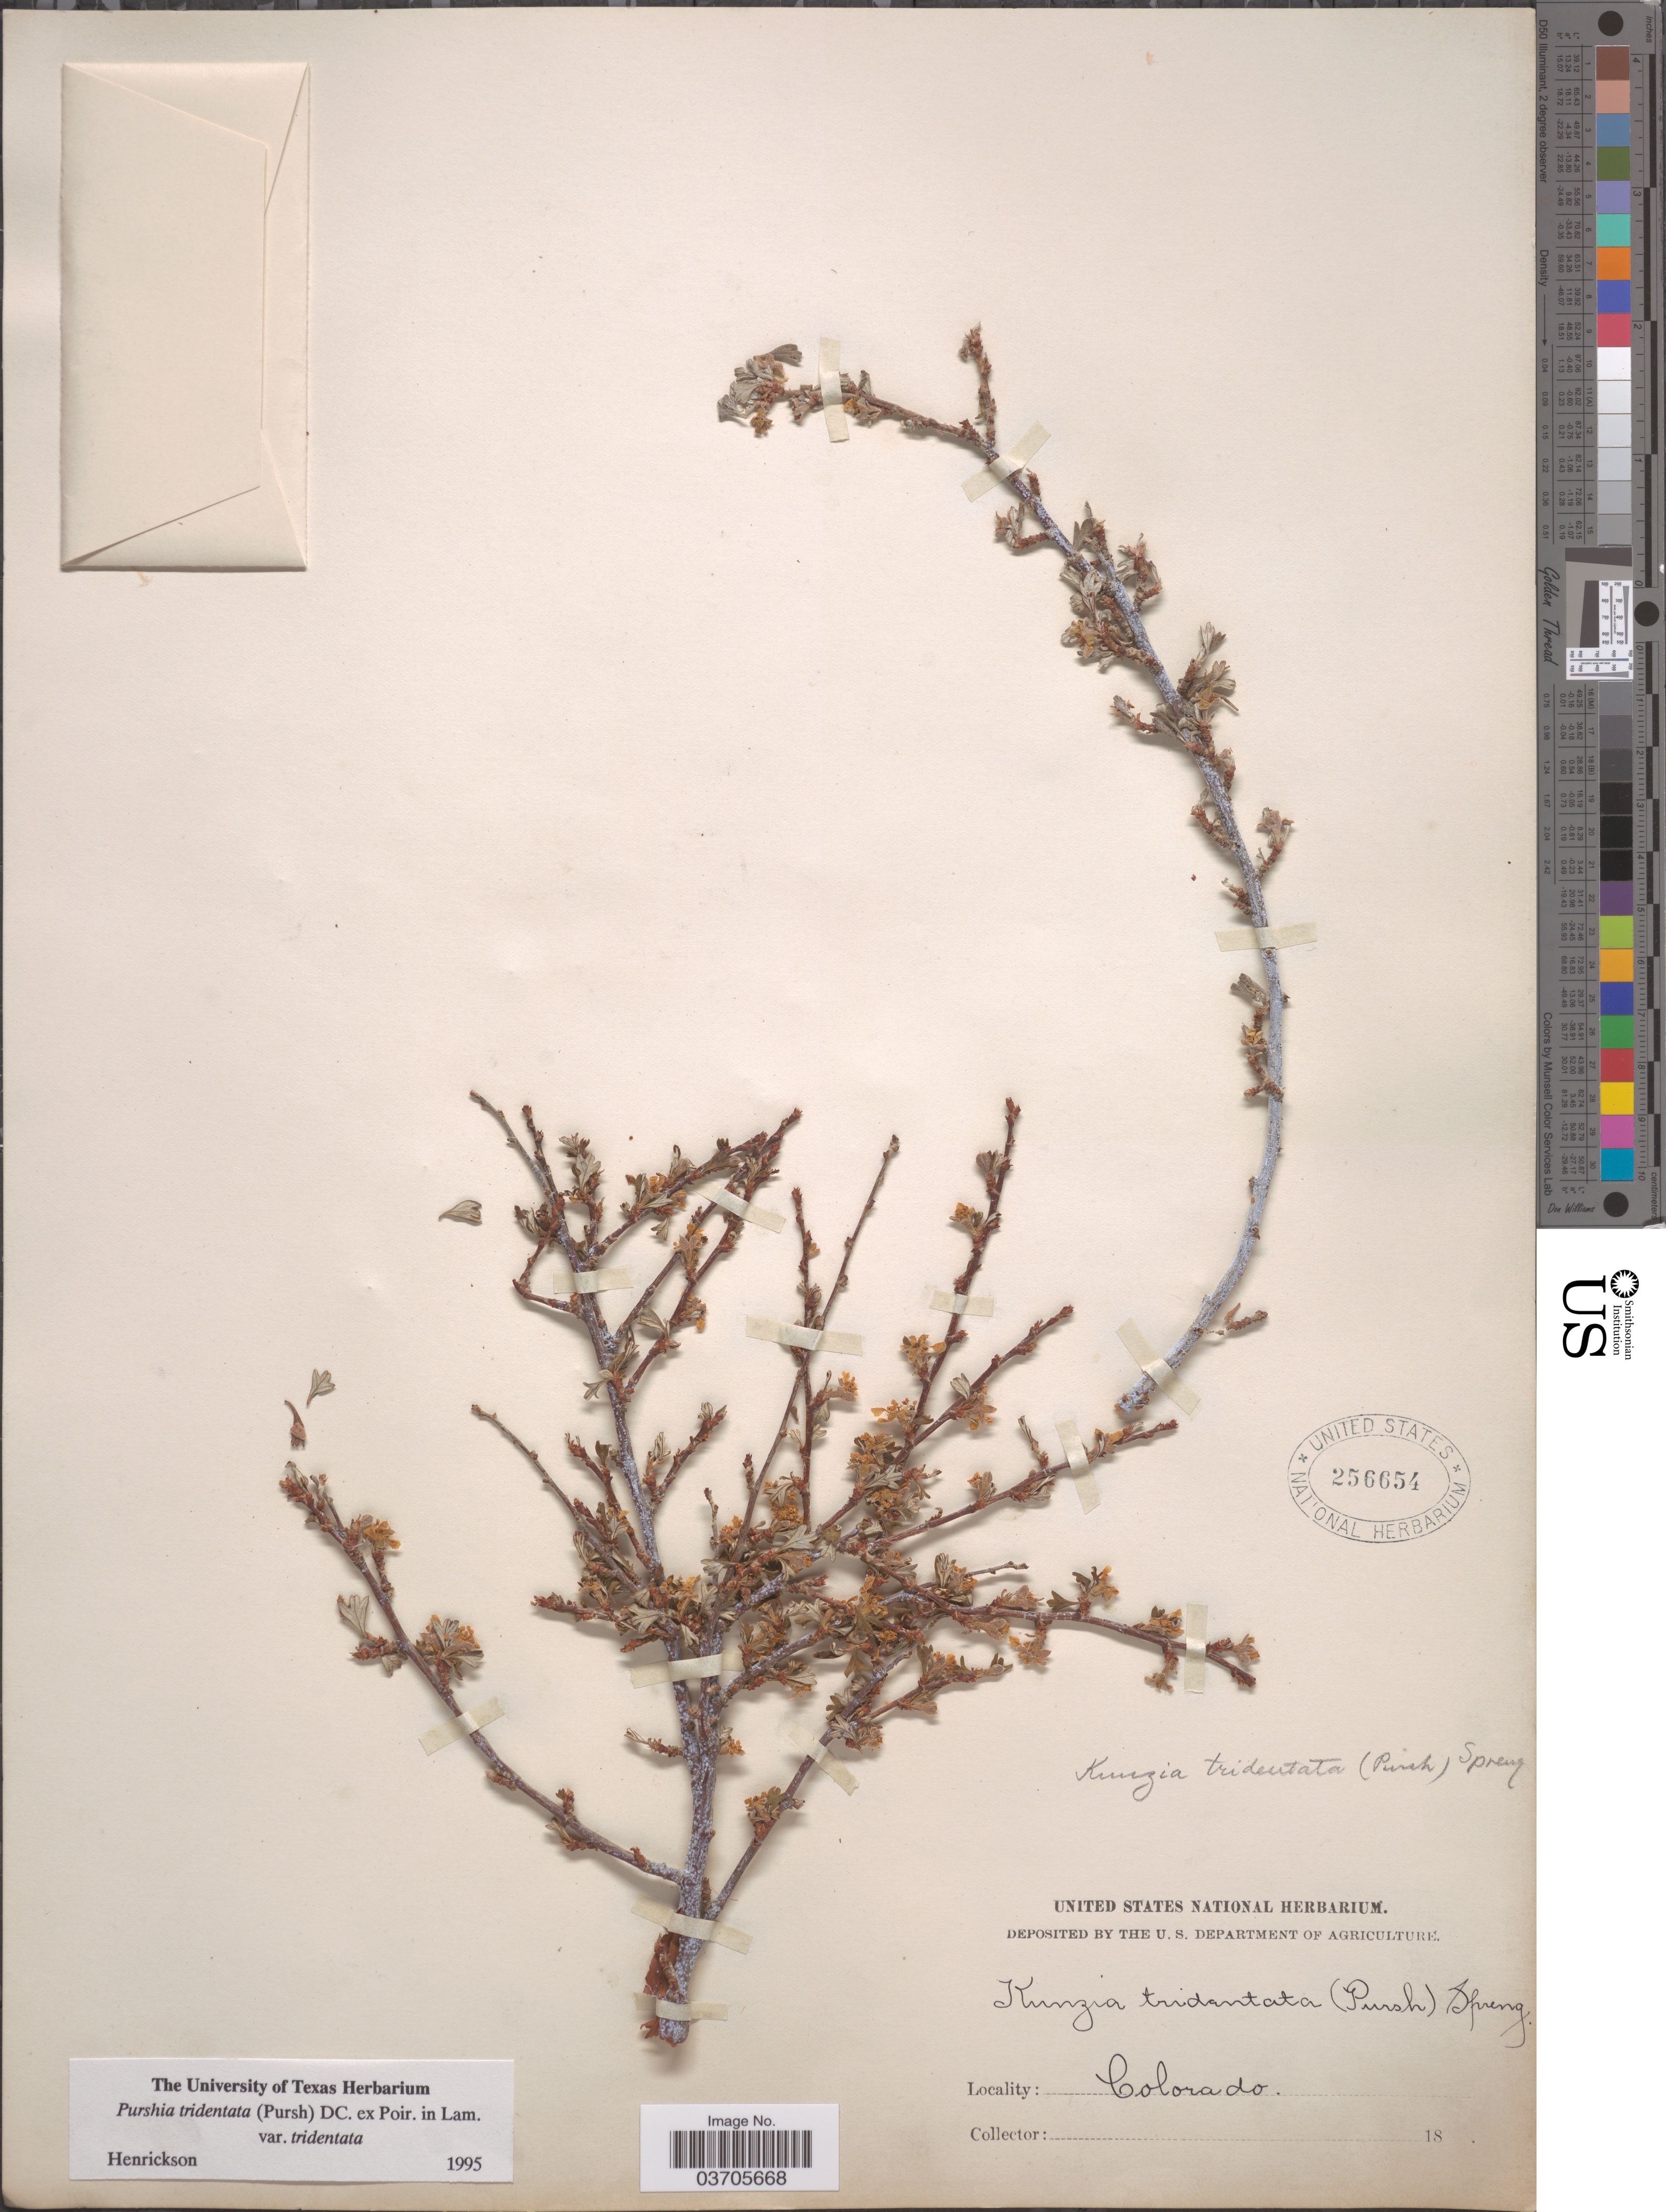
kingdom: Plantae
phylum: Tracheophyta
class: Magnoliopsida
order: Rosales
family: Rosaceae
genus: Purshia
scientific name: Purshia tridentata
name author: (Pursh) DC.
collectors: ex herb. United States National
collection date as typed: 18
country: United States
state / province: Colorado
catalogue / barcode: US 256654